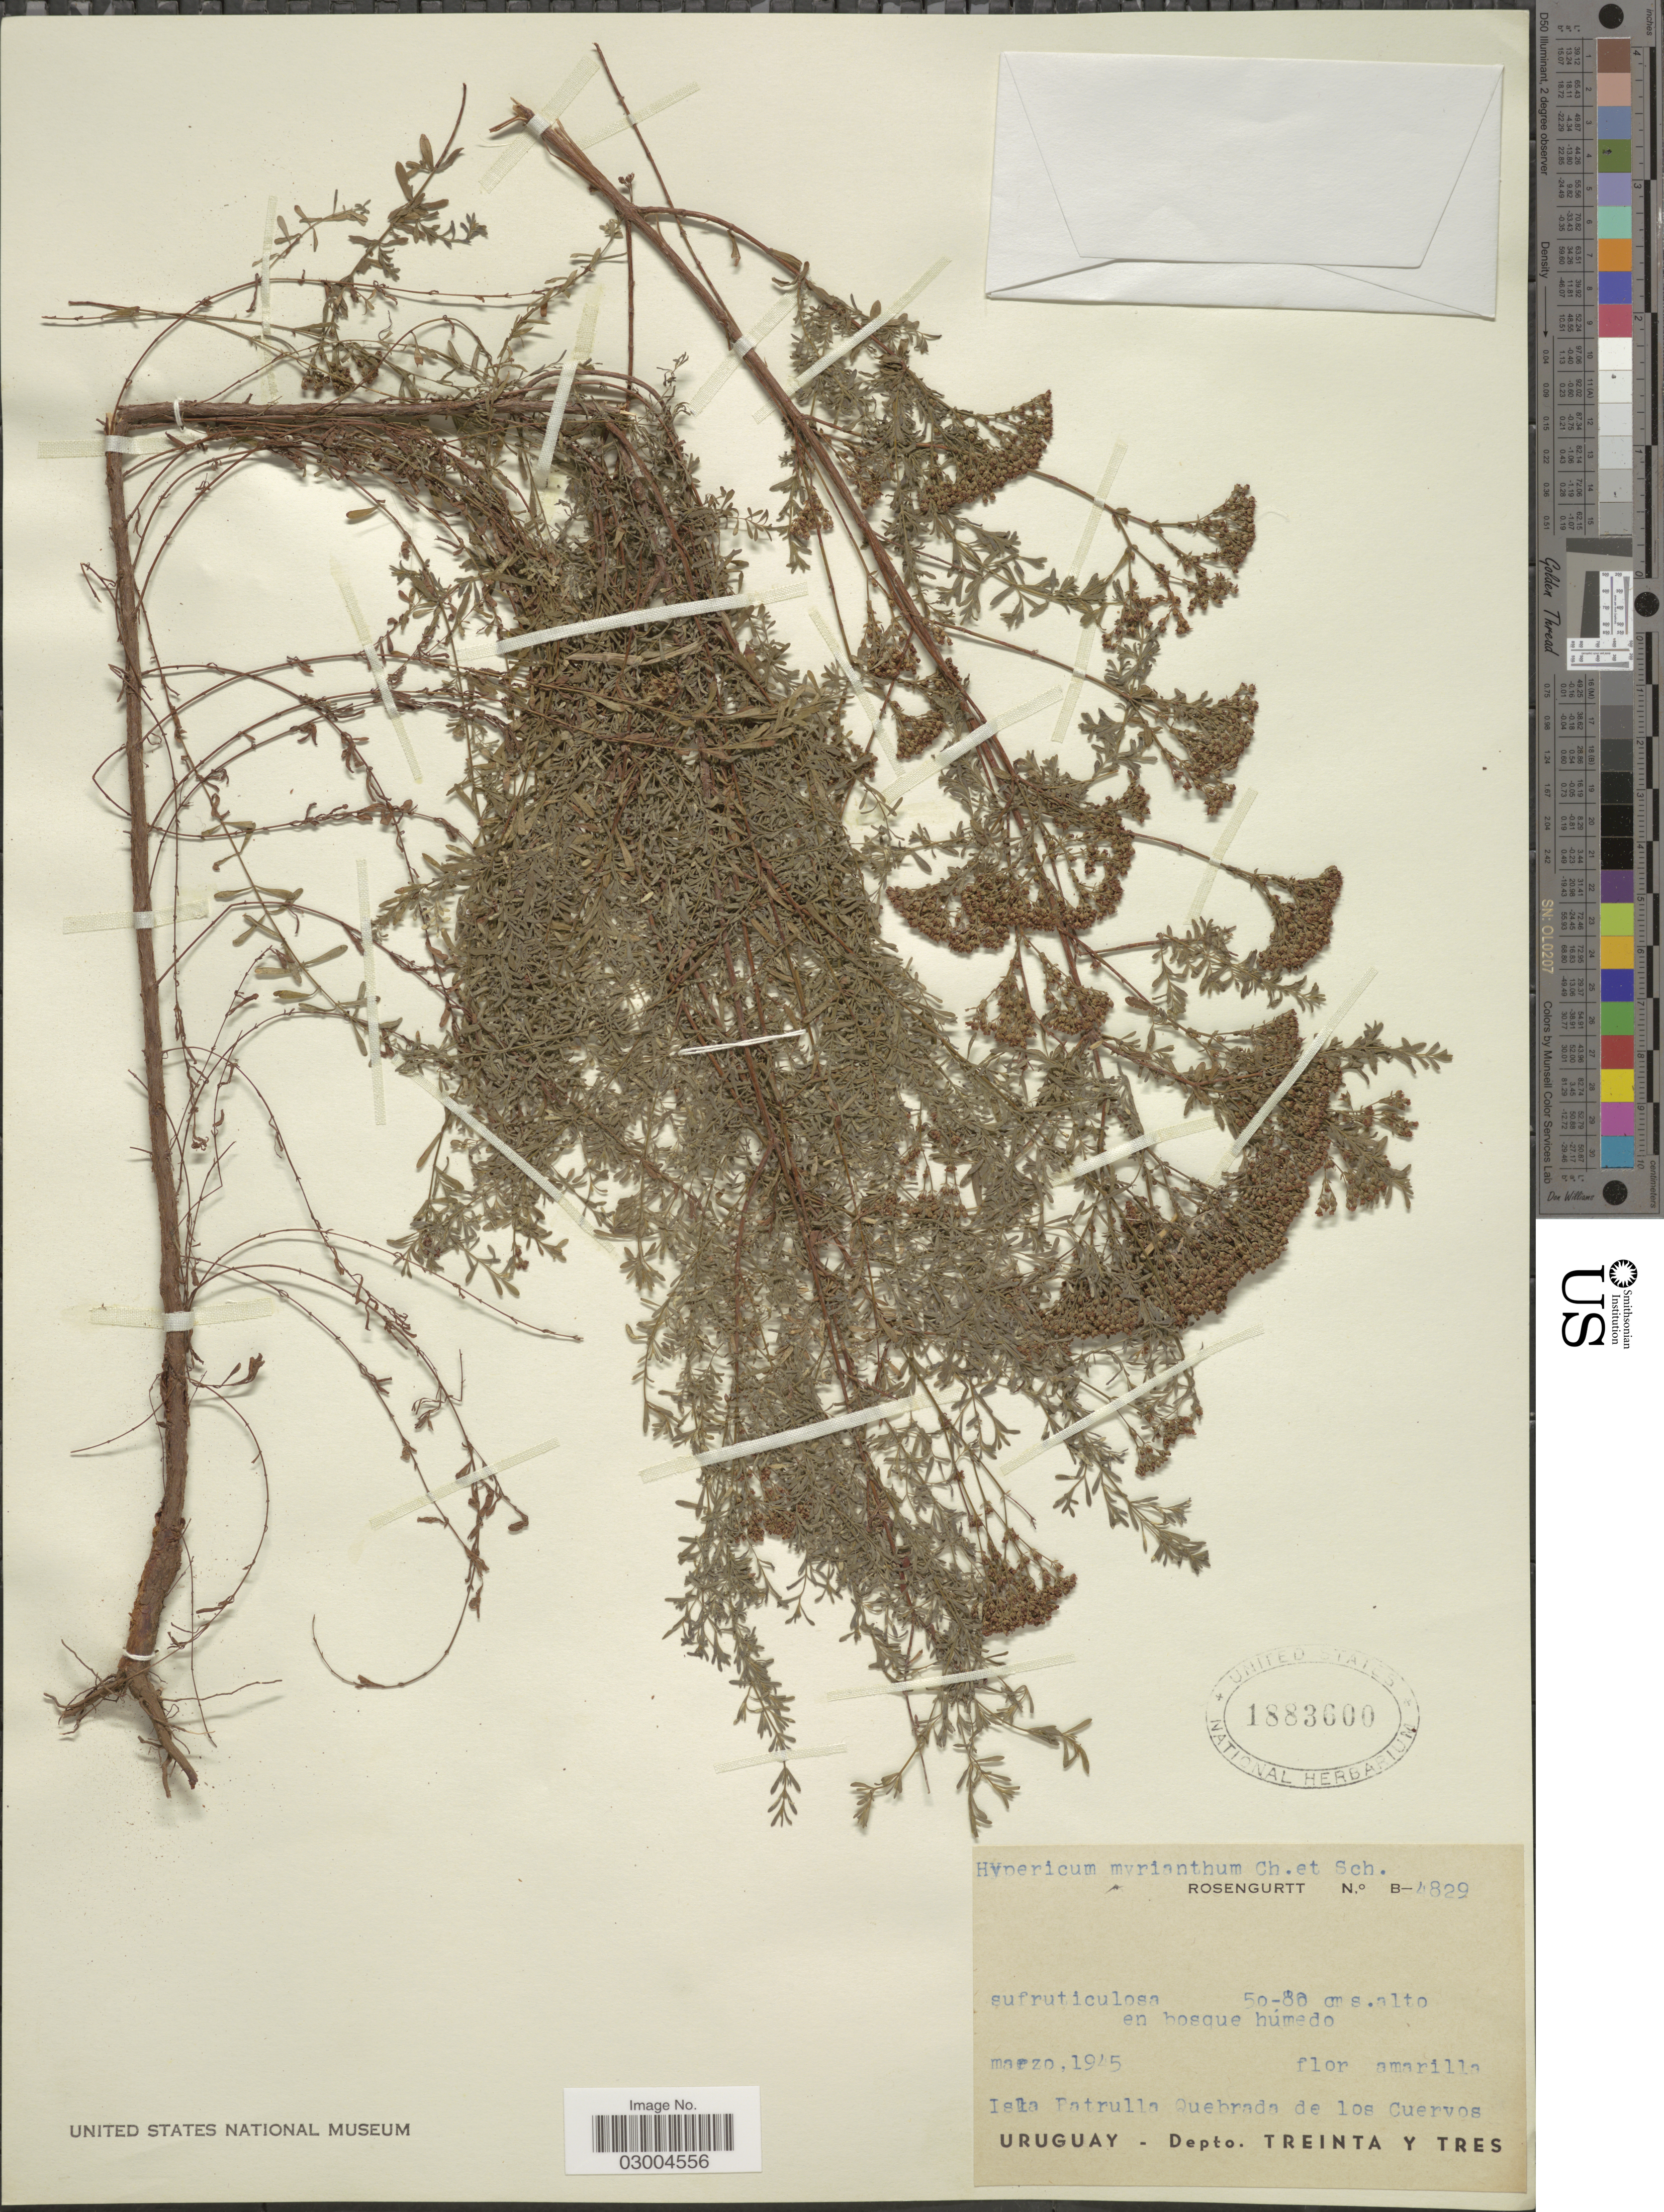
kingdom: Plantae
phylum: Tracheophyta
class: Magnoliopsida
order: Malpighiales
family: Hypericaceae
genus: Hypericum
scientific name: Hypericum myrianthum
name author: Cham. & Schltdl.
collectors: Rosengurtt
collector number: B-4829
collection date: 1945-03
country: Uruguay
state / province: Treinta y Tres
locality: Isla Patrulla Quebrada de los Cuervos.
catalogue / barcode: US 1883600